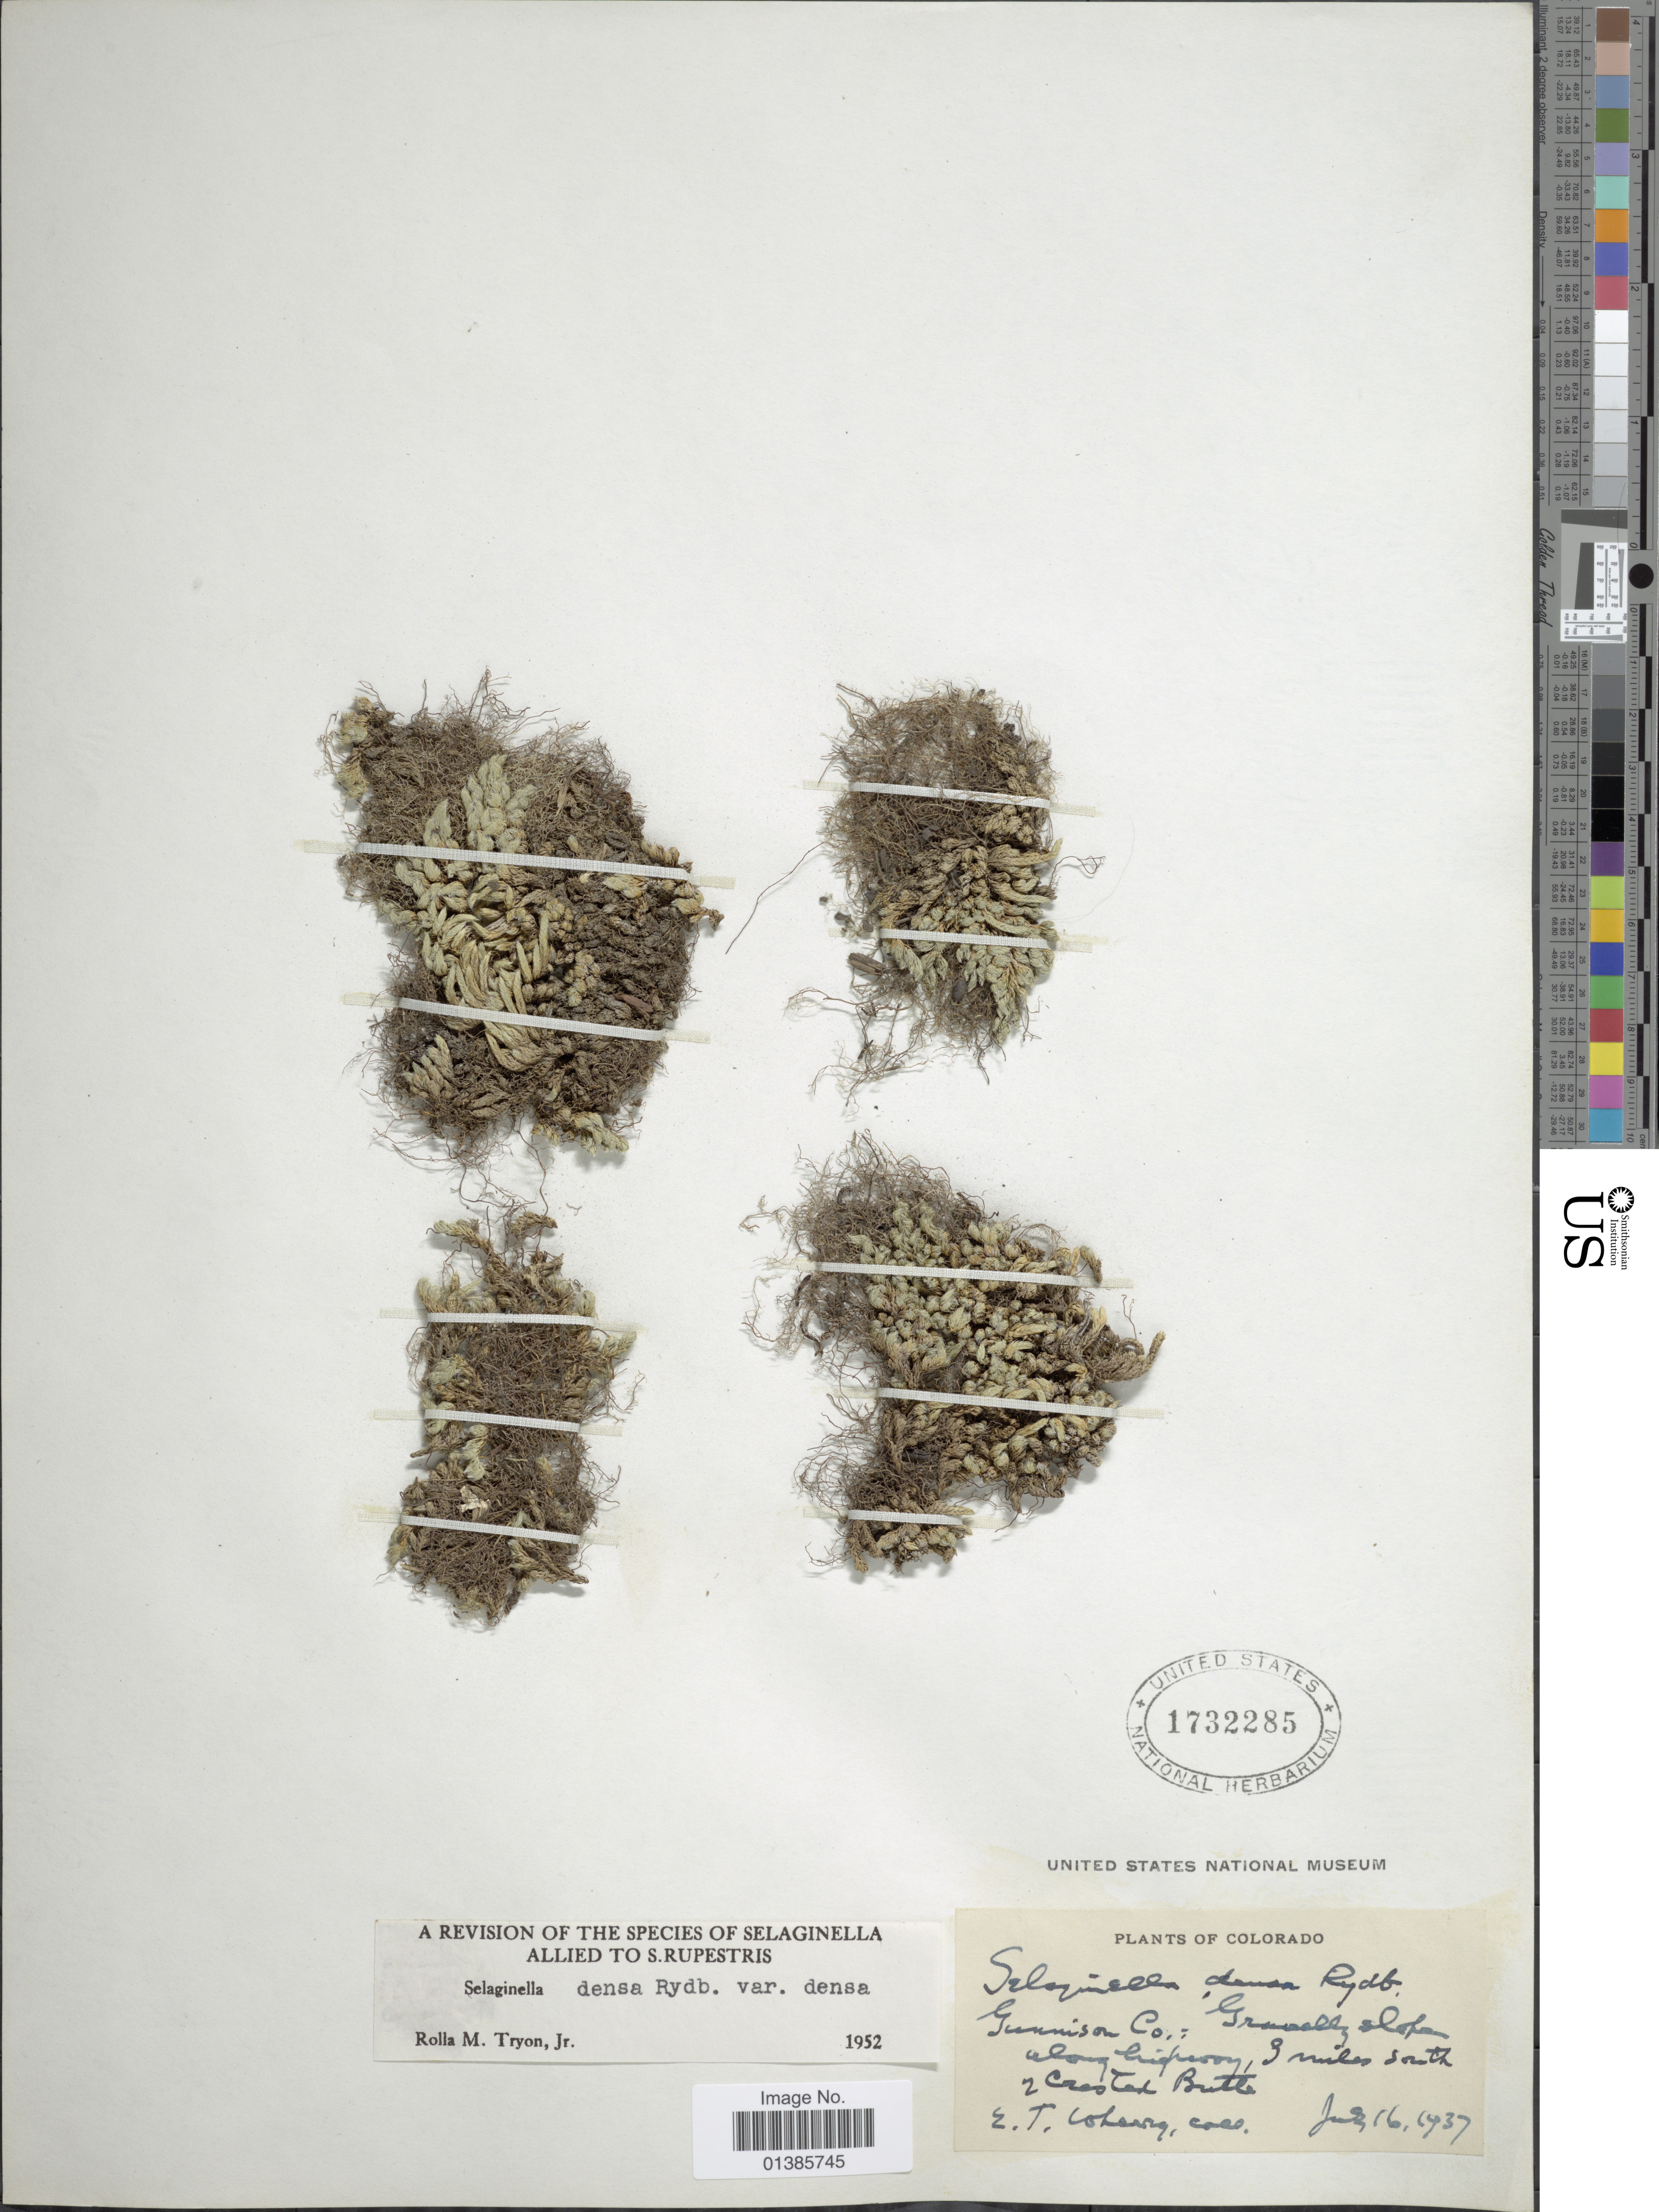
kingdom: Plantae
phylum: Tracheophyta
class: Lycopodiopsida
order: Selaginellales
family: Selaginellaceae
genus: Selaginella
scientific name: Selaginella densa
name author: Rydb.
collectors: E. T. Wherry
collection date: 1937-07-16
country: United States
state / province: Colorado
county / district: Gunnison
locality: Gunnison Co.: Gravelly slopes along highway, 3 miles south of Crested Butte.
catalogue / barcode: US 1732285